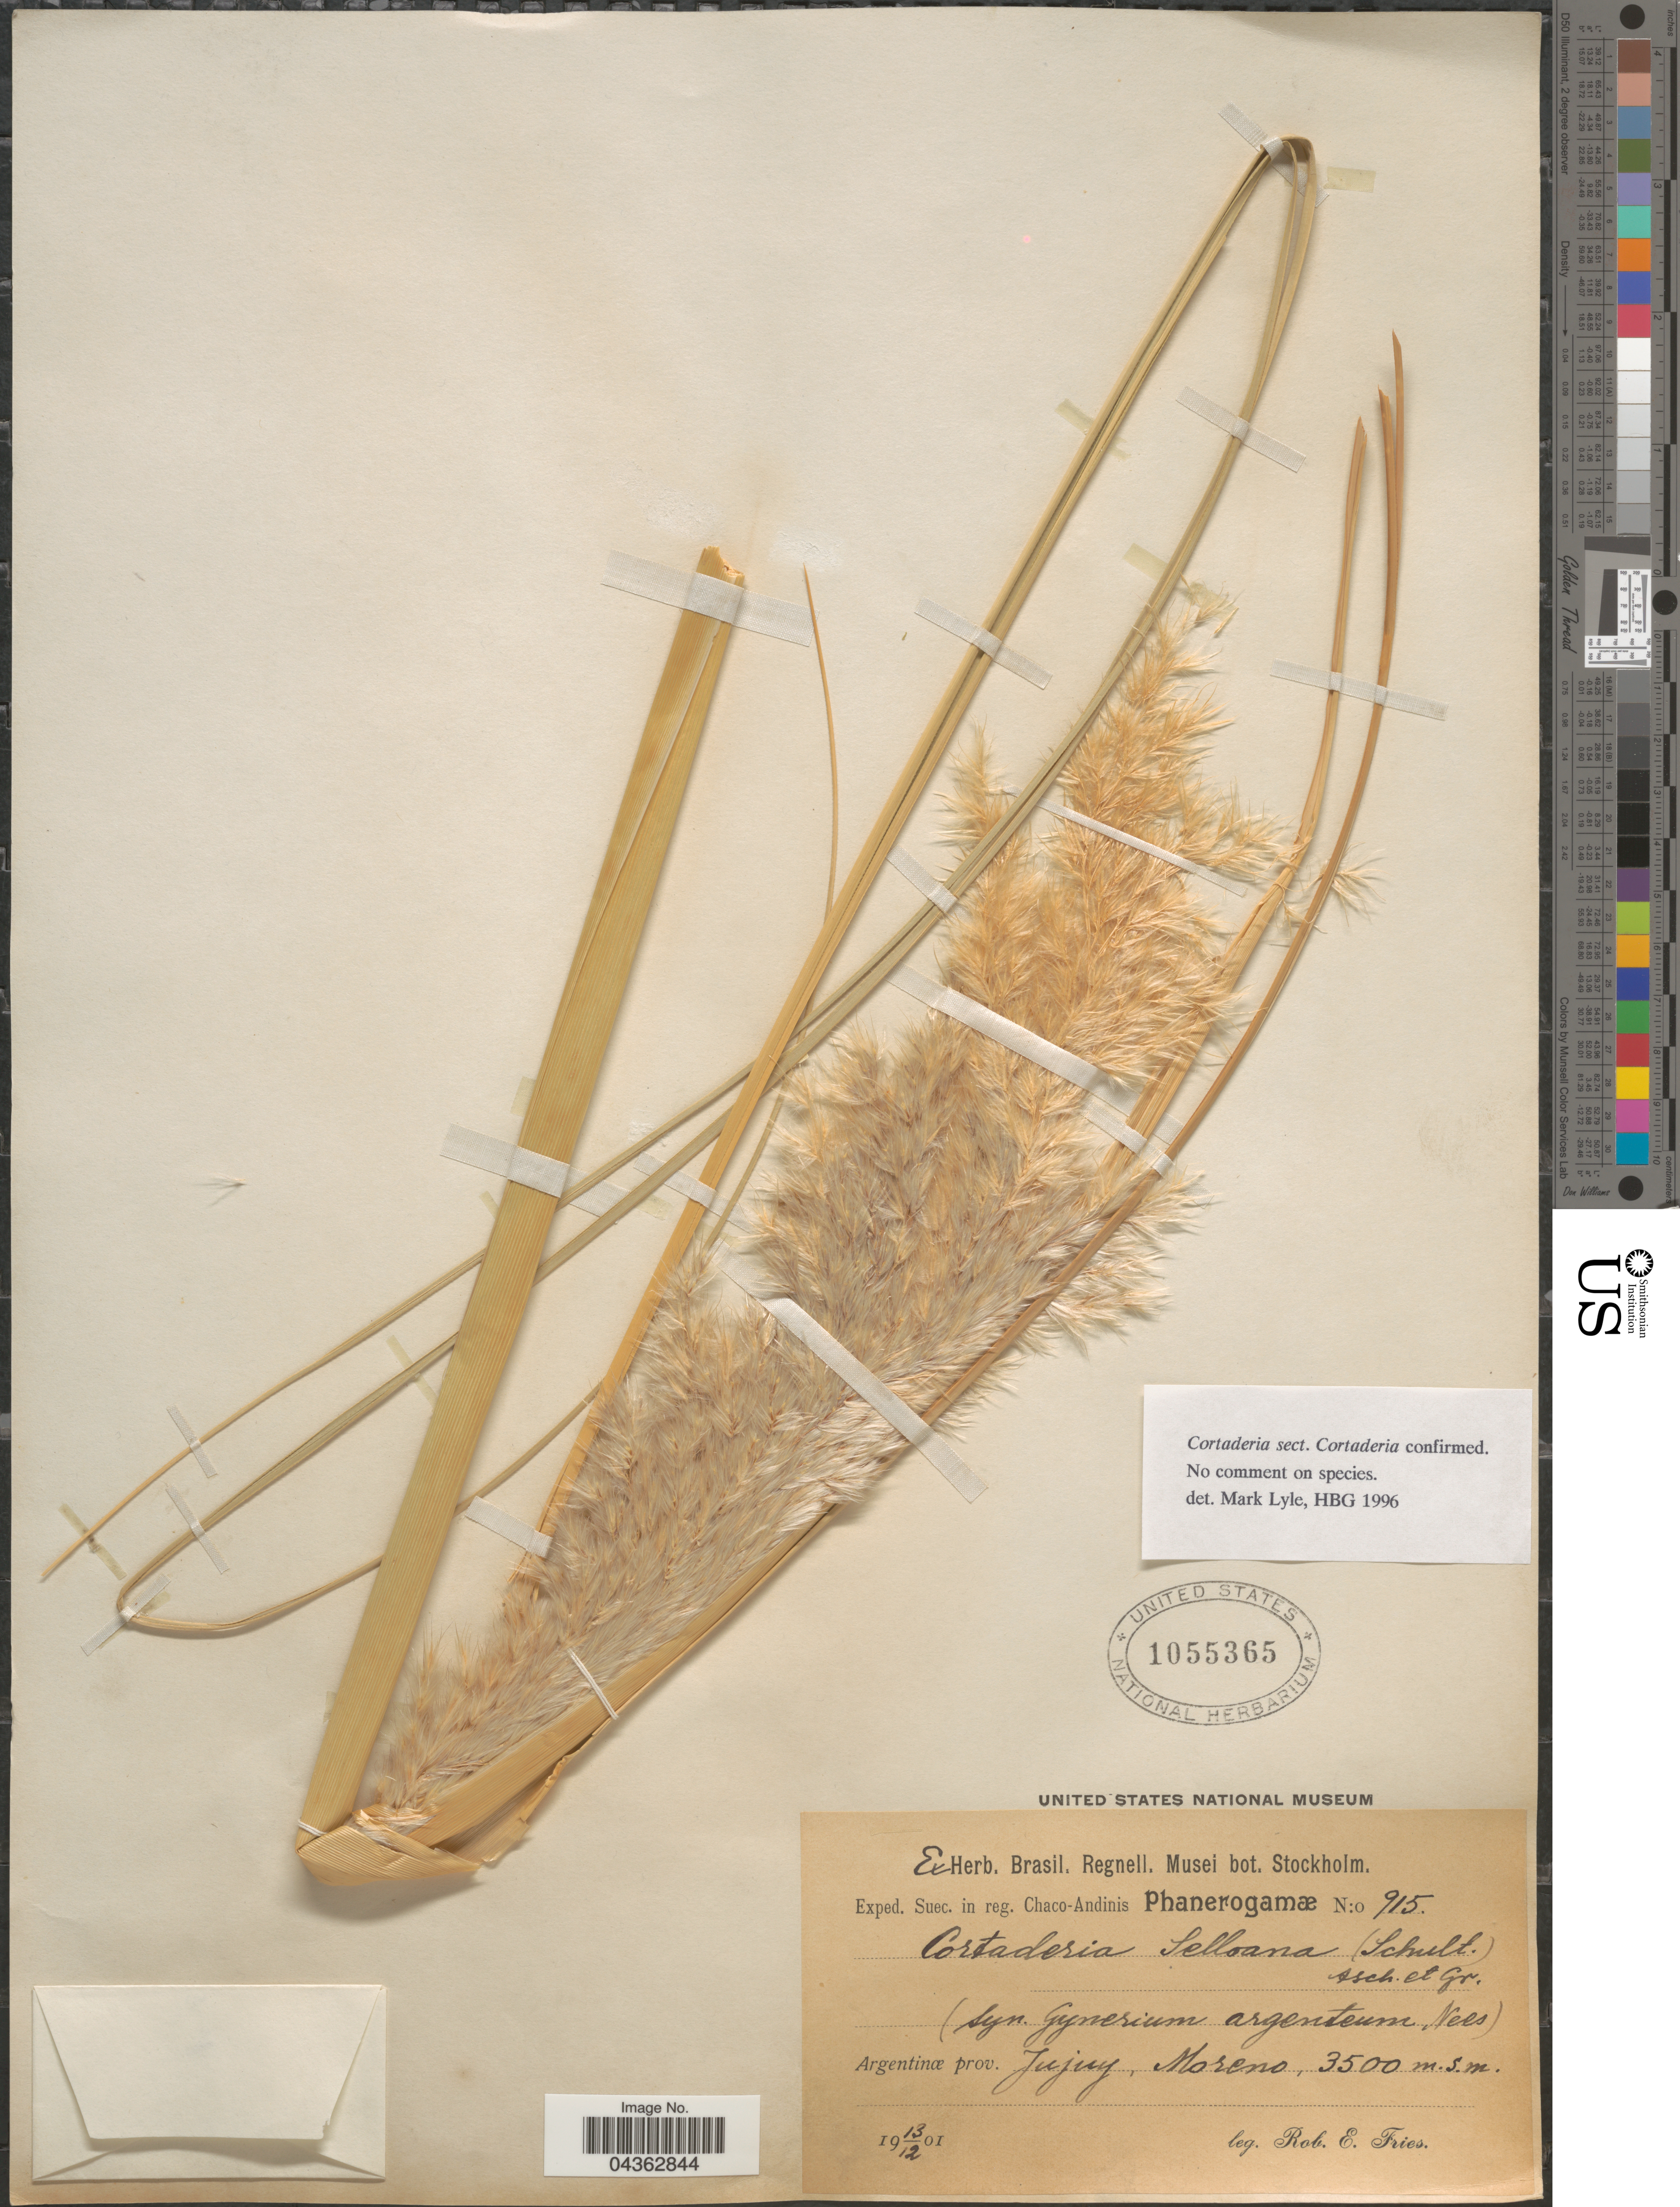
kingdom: Plantae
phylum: Tracheophyta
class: Liliopsida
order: Poales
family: Poaceae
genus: Cortaderia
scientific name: Cortaderia selloana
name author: (Schult. & Schult. f.) Asch. & Graebn.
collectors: R. E. Fries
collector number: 915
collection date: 1901-12-13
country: Argentina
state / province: Jujuy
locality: Exped. Suec. in reg. Chaco-Andinis. Moreno.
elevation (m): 3500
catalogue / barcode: US 1055365